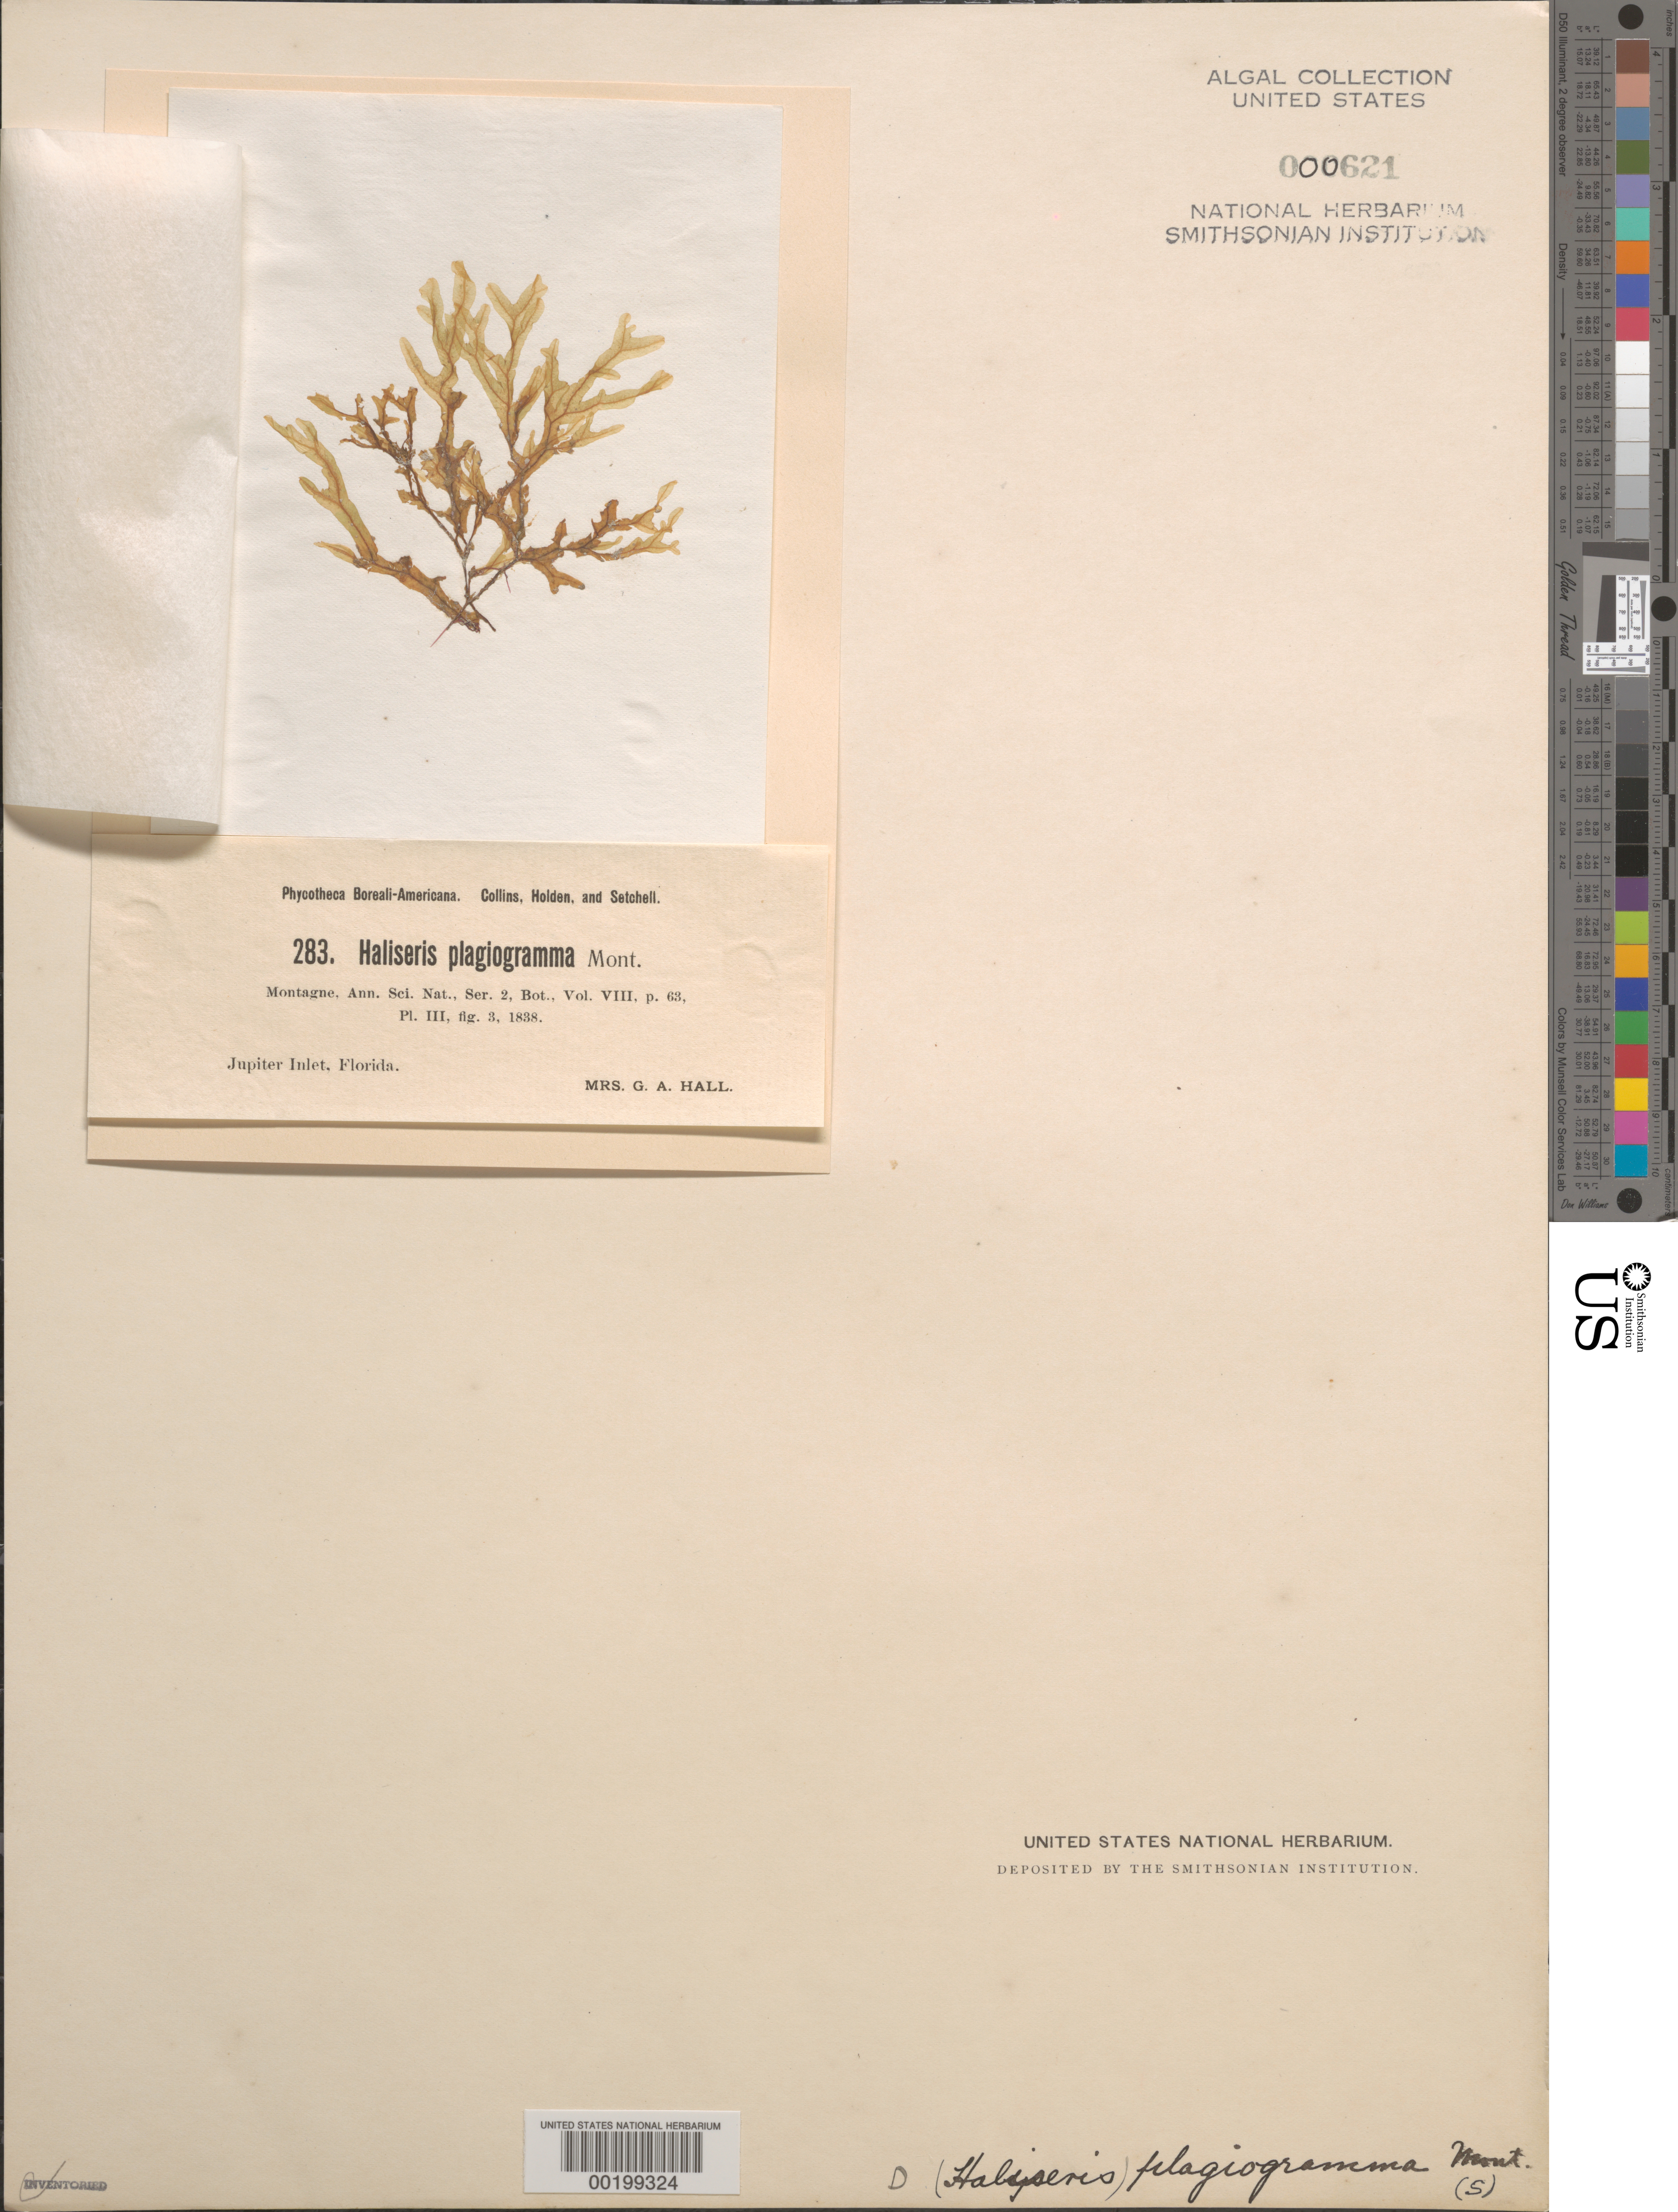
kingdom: Chromista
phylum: Ochrophyta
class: Phaeophyceae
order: Dictyotales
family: Dictyotaceae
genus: Dictyopteris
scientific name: Dictyopteris plagiogramma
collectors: Mrs. Hall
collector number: PB-A 283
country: United States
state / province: Florida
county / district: Palm Beach County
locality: Jupiter Inlet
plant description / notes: Collins, Holden & Setchell, Phycotheca Boreali-Americana, as Haliseris plagiogramma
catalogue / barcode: US 621